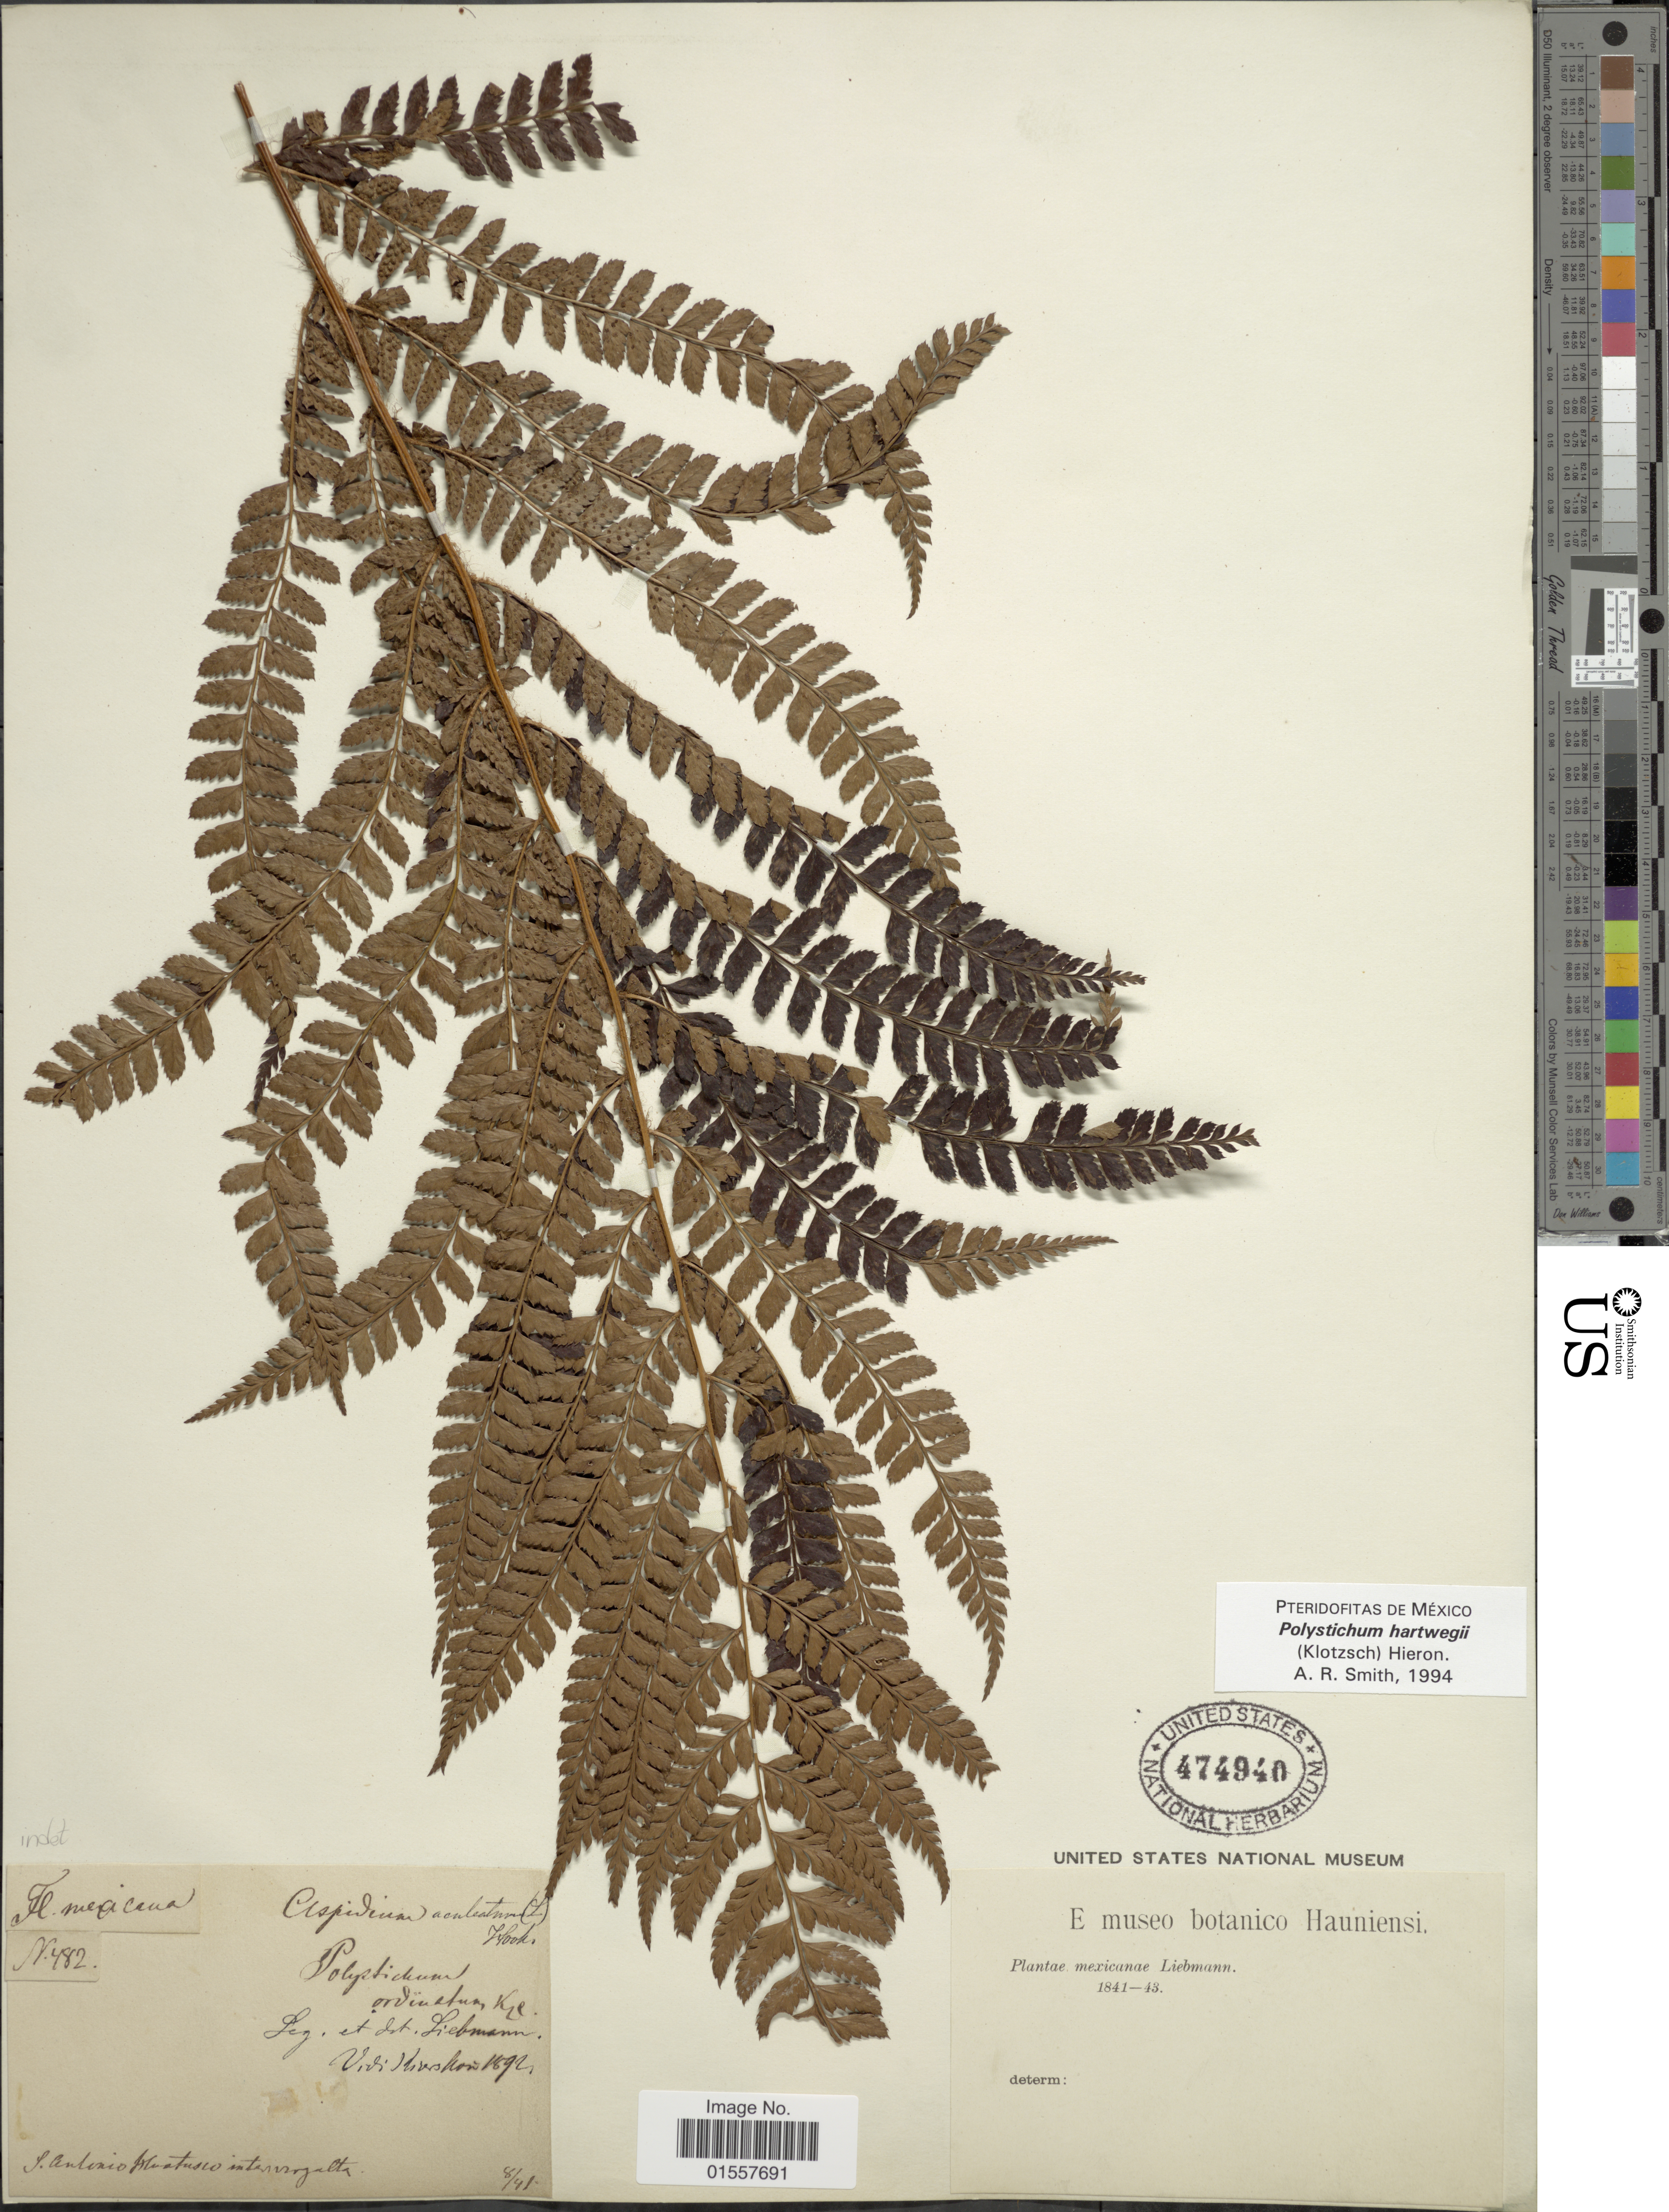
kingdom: Plantae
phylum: Tracheophyta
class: Polypodiopsida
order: Polypodiales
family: Dryopteridaceae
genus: Polystichum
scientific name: Polystichum hartwegii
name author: (Klotzsch) Hieron.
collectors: Liebmann, --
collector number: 482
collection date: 1841-08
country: Mexico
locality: S. Antonio, Huatusco interrog alta, Mexicanae [interpreted]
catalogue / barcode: US 474940